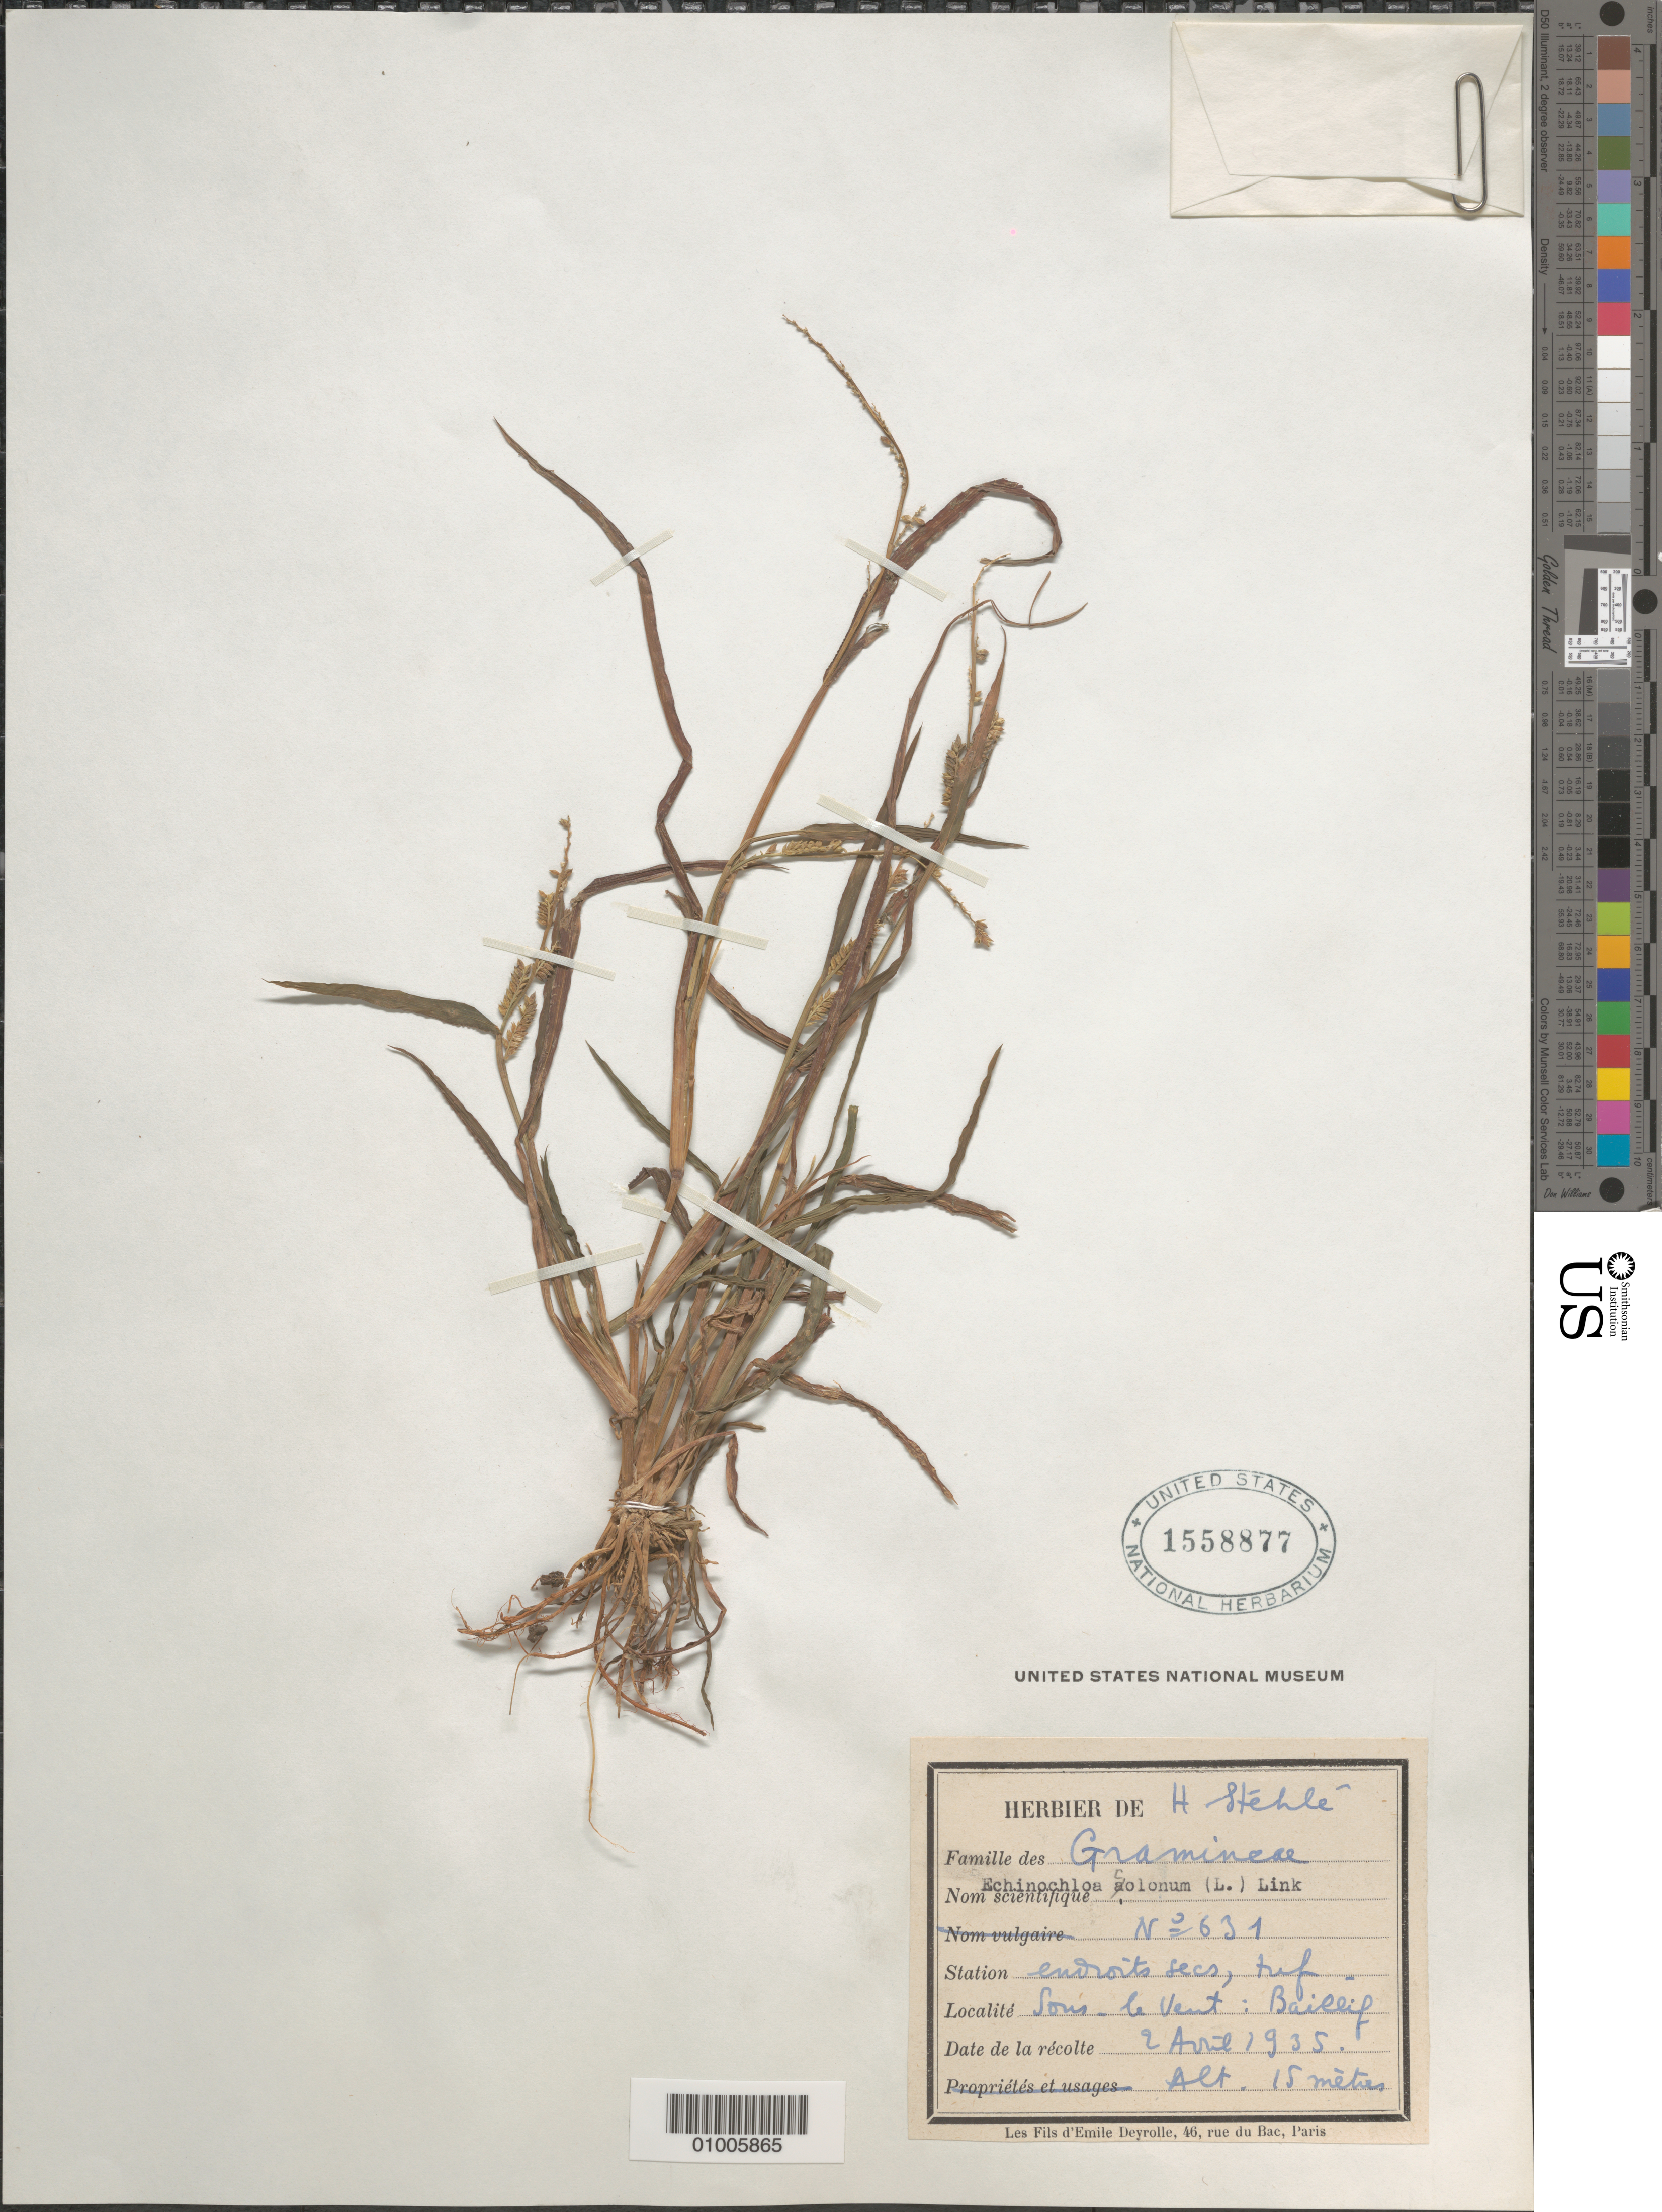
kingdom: Plantae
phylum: Tracheophyta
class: Liliopsida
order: Poales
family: Poaceae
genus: Echinochloa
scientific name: Echinochloa colona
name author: (L.) Link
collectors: H. Stehlé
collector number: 631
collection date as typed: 02 Apr 1935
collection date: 1935-04-02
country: Martinique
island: Martinique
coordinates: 0 N, 0 E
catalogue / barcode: US 1558877